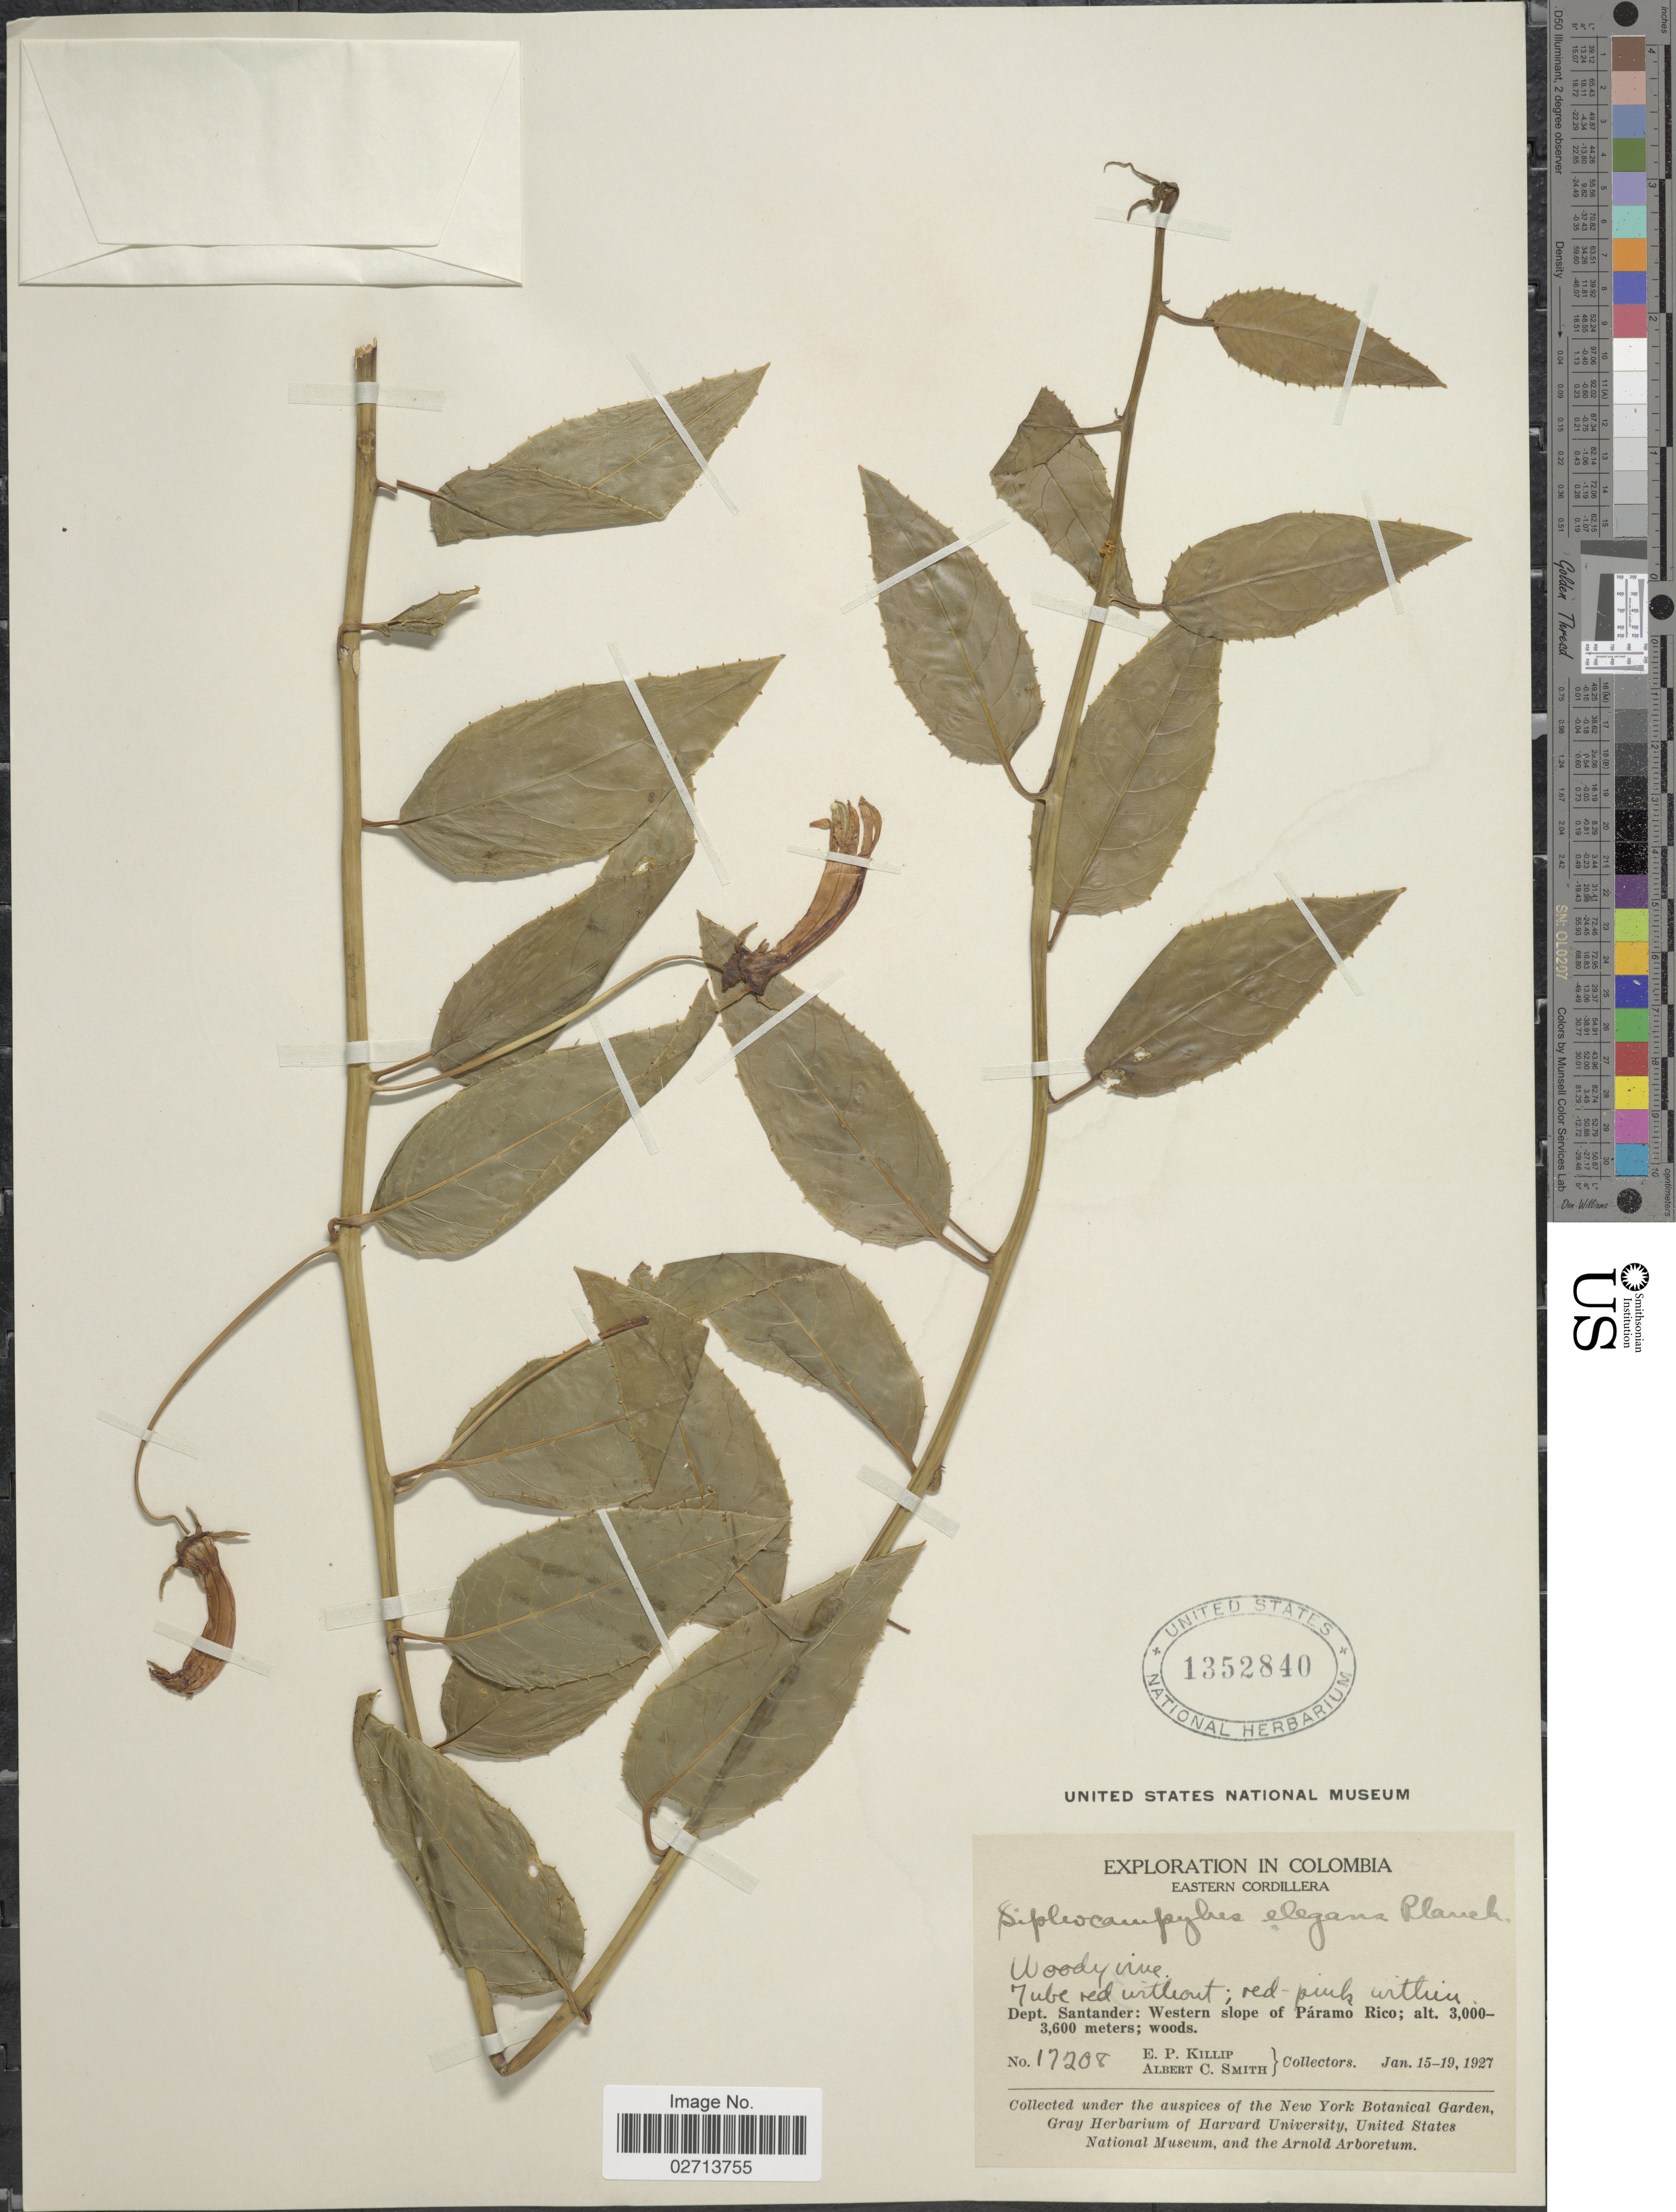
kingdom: Plantae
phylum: Tracheophyta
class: Magnoliopsida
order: Asterales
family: Campanulaceae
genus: Siphocampylus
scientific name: Siphocampylus elegans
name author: Planch.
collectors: E. P. Killip & A. C. Smith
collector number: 17208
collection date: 1927-01-15/1927-01-19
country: Colombia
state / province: Santander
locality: Eastern Cordillera, Dept. Santander: Western slope of Páramo Rico; woods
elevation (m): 3000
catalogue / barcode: US 1352840